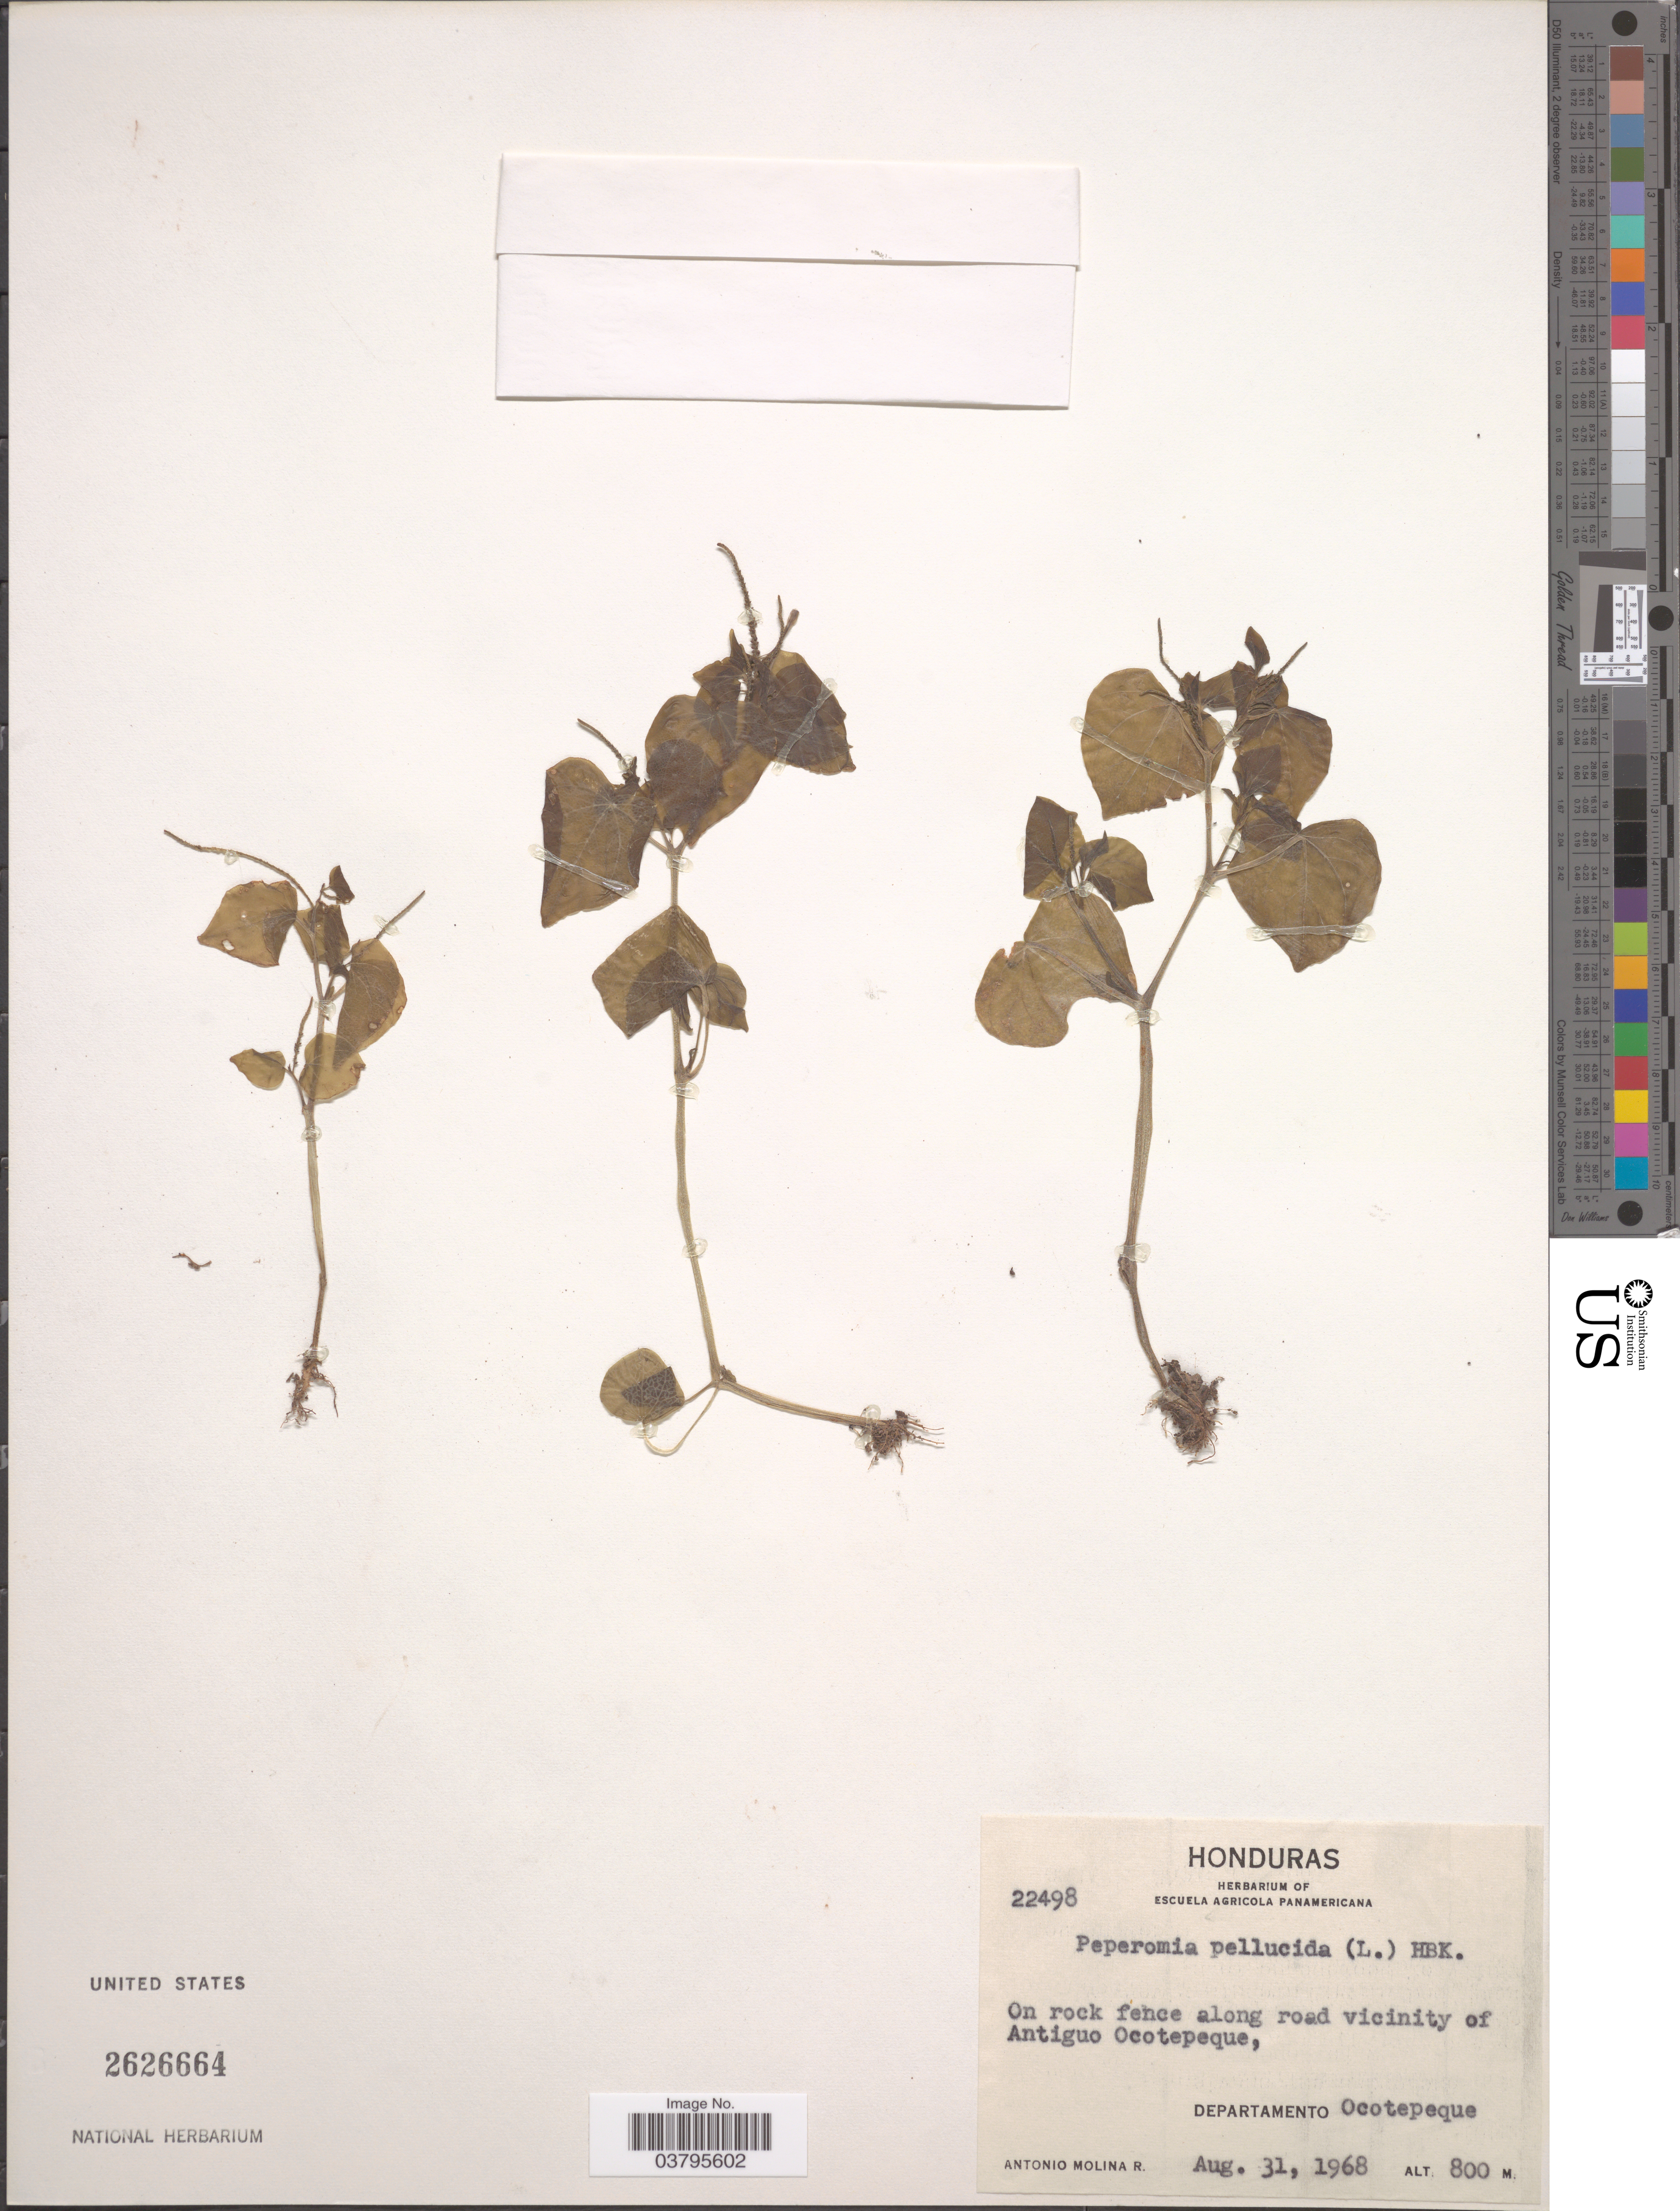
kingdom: Plantae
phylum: Tracheophyta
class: Magnoliopsida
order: Piperales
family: Piperaceae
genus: Peperomia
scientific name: Peperomia pellucida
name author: (L.) Kunth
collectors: A. Molina R.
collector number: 22498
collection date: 1968-08-31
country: Honduras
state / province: Ocotepeque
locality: On rock fence along road vicinity of Antiguo Ocotopeque, Departamento Ocotopeque.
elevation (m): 800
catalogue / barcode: US 2626664